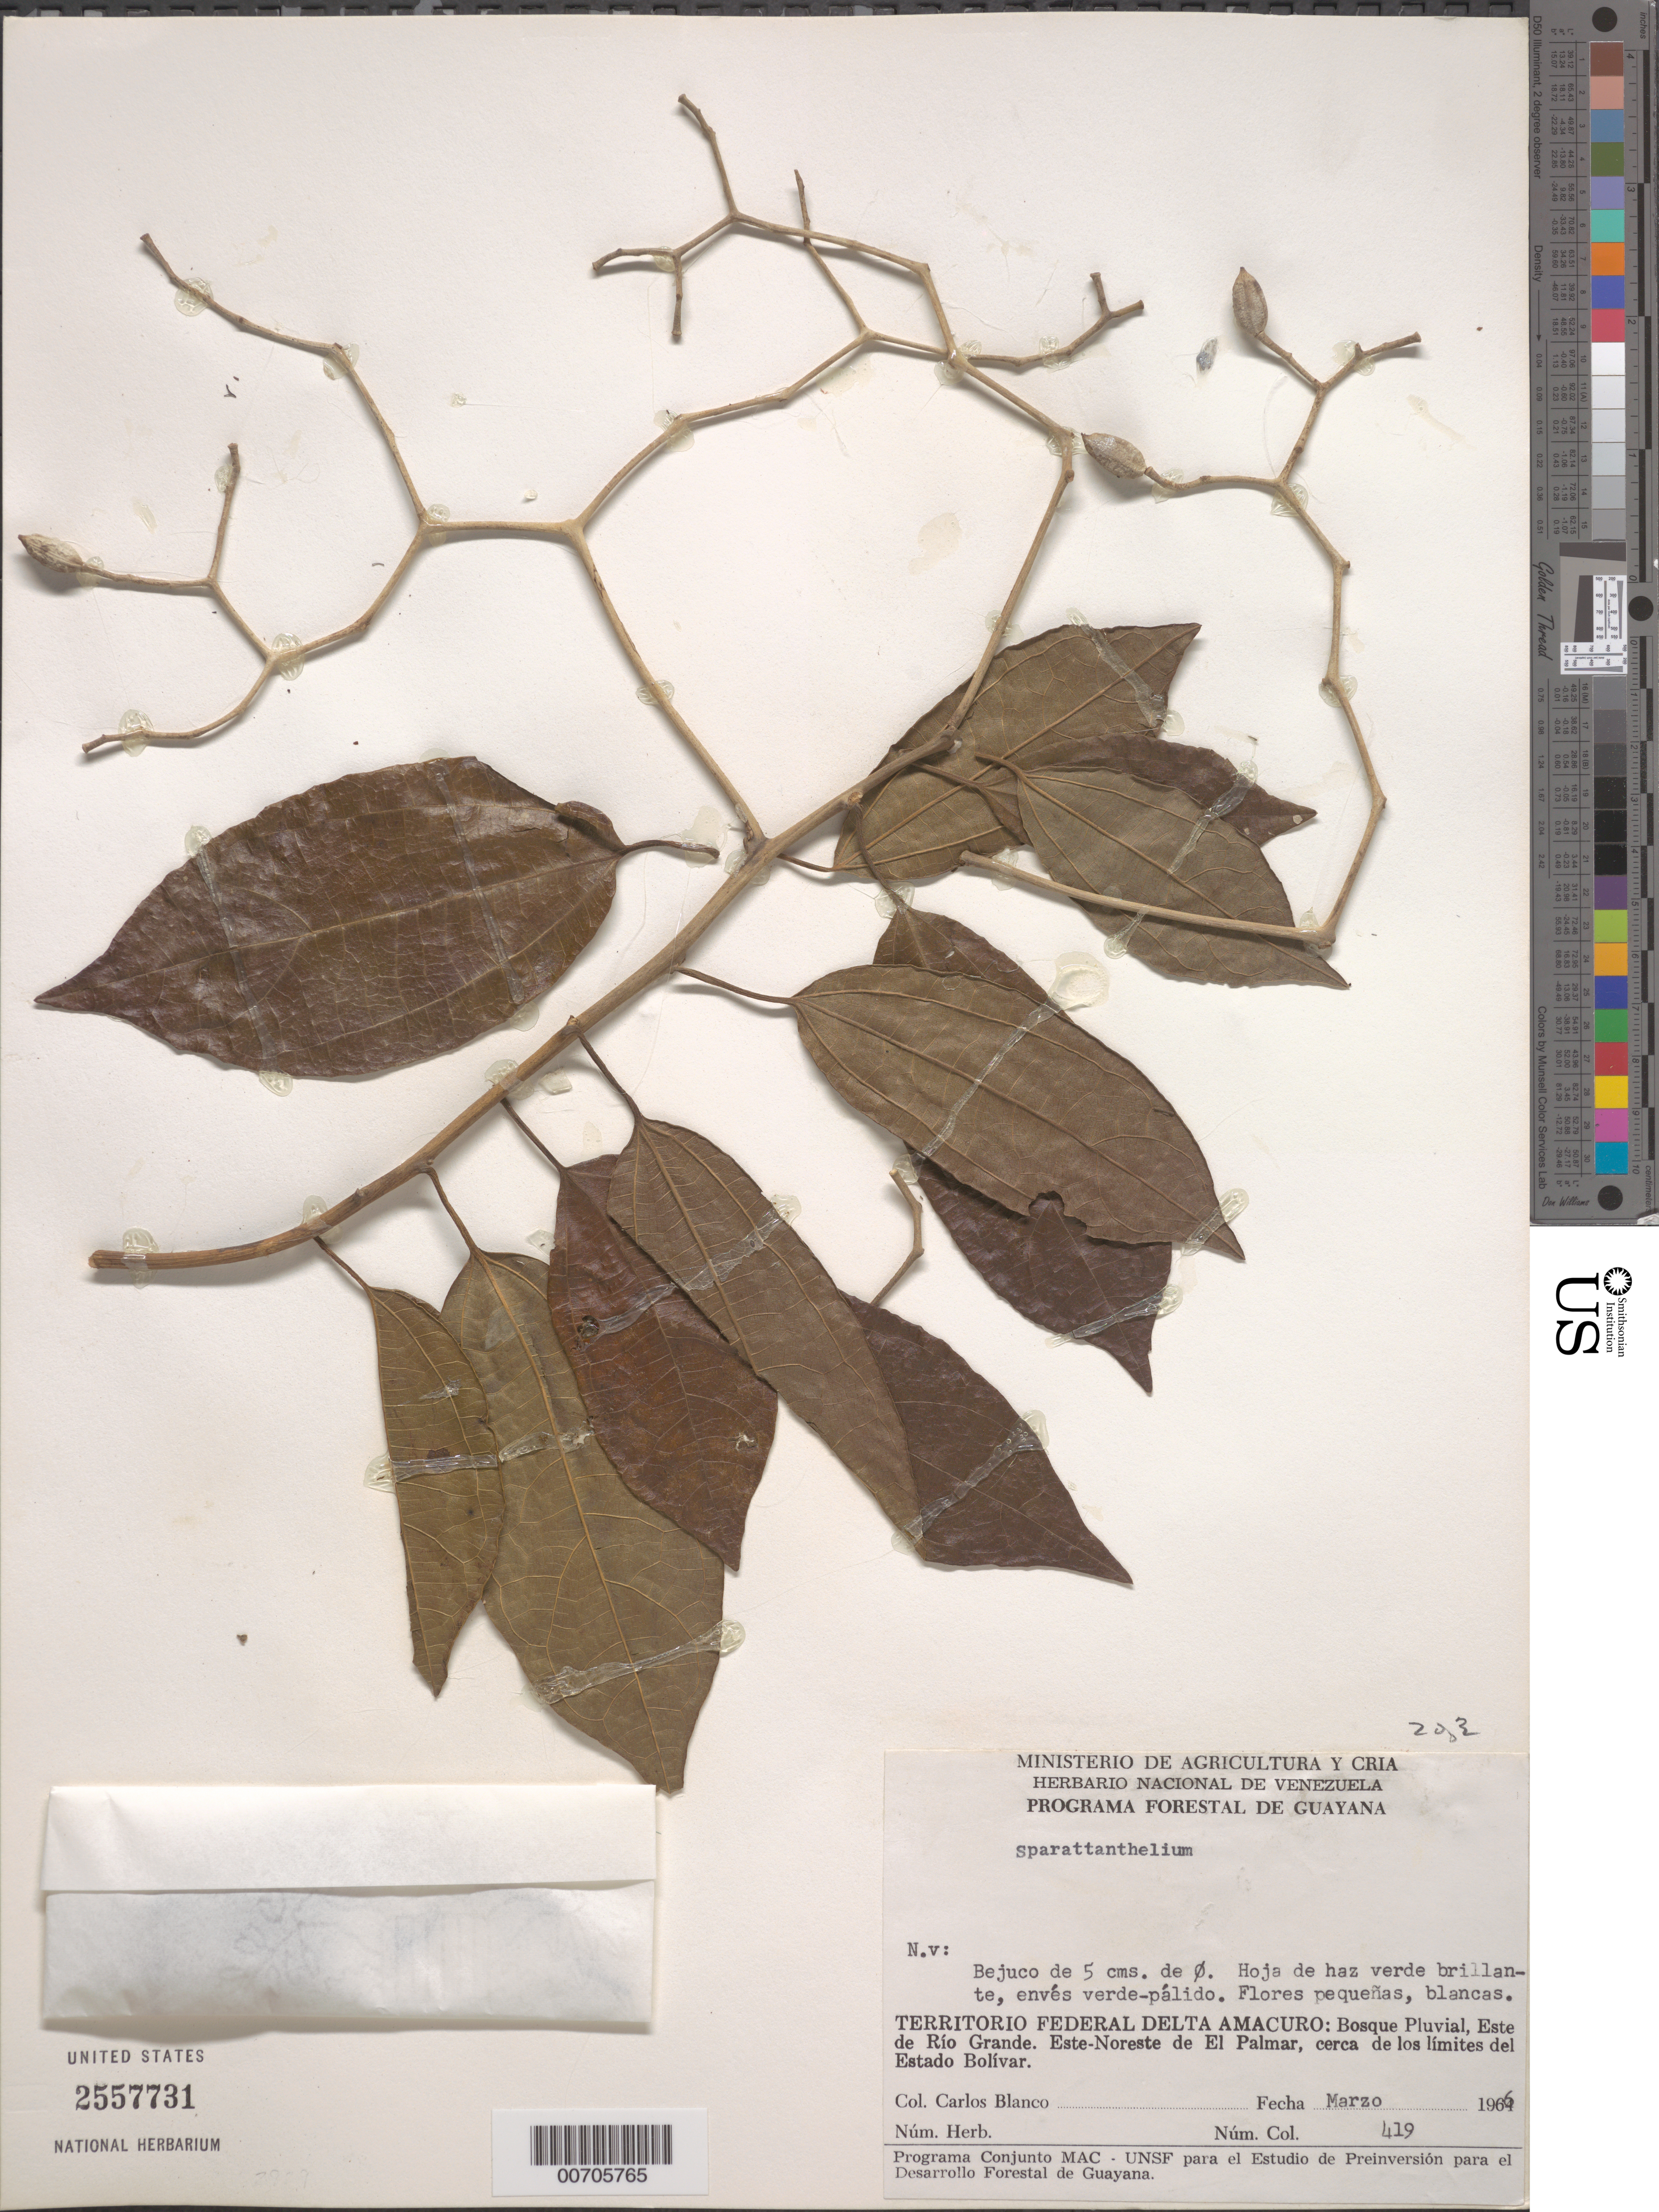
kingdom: Plantae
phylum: Tracheophyta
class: Magnoliopsida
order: Laurales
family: Hernandiaceae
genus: Sparattanthelium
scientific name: Sparattanthelium sp.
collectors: C. Blanco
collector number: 419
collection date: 1966-03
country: Venezuela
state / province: Delta Amacuro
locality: Territorio Federal Delta Amacuro: Bosque Pluvial, Este de Río Grande. Este-Noreste de El Palmar, cerca de los límites del Estado Bolívar.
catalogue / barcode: US 2557731